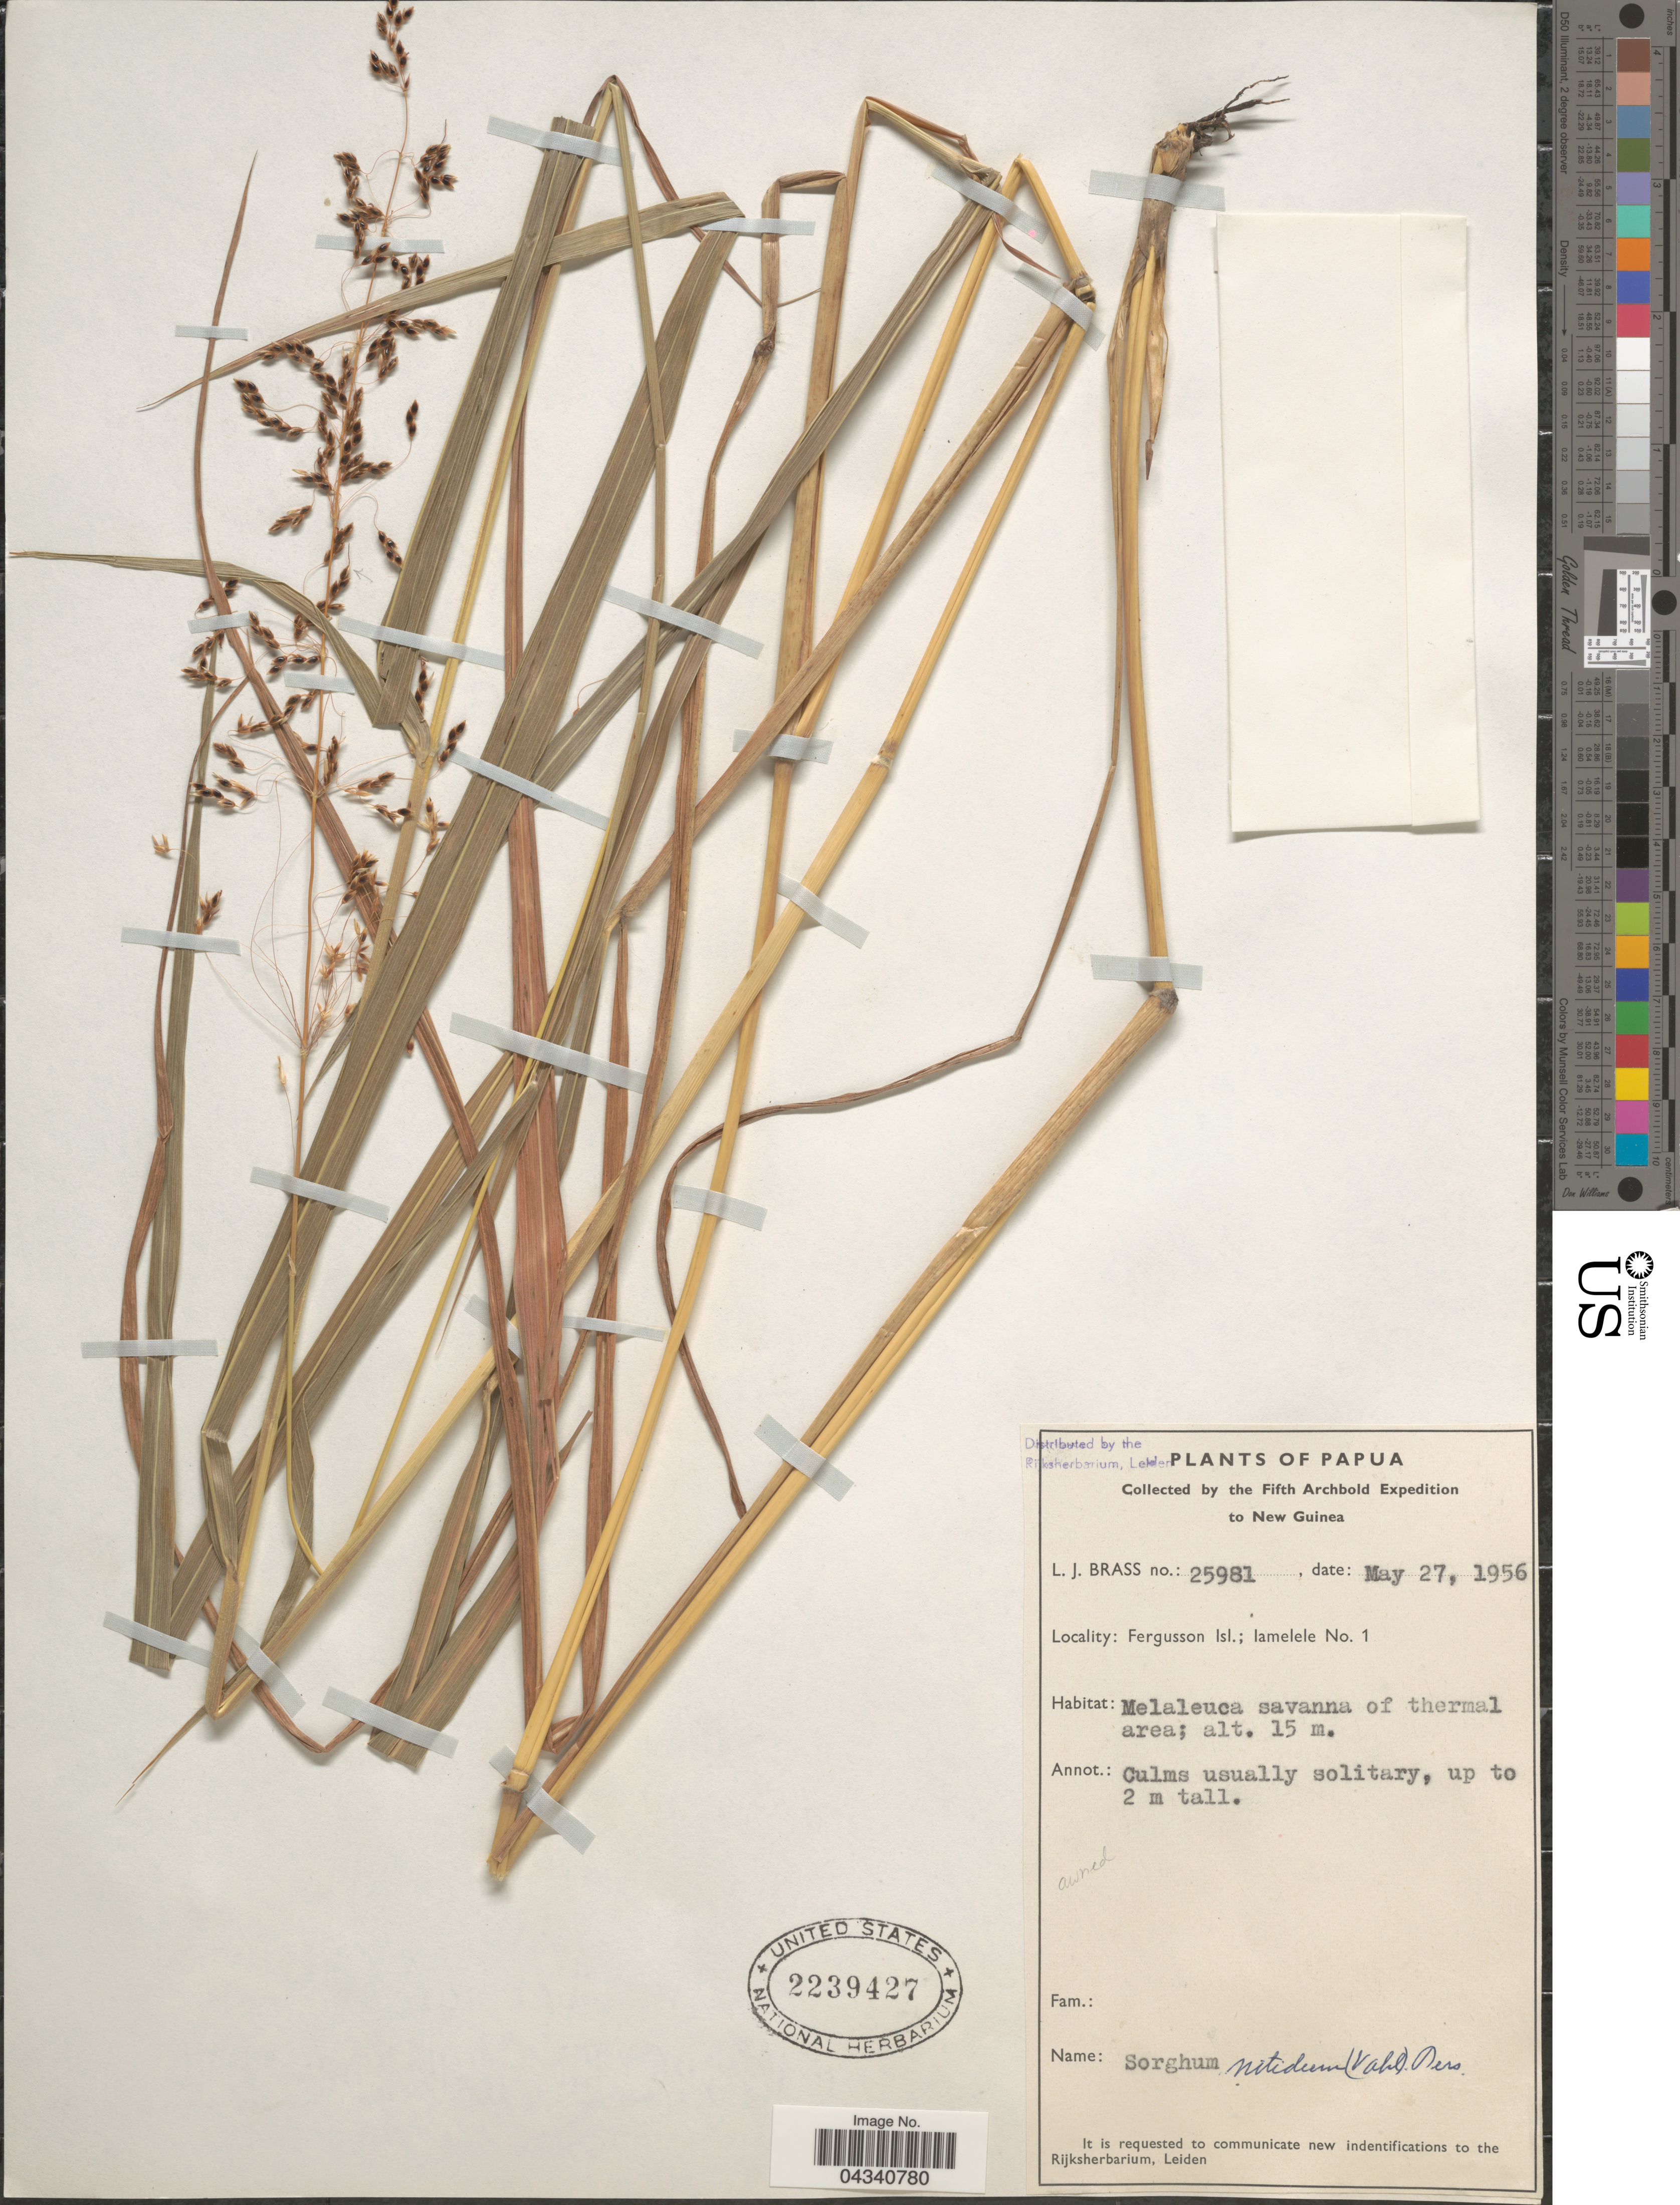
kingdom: Plantae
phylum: Tracheophyta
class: Liliopsida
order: Poales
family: Poaceae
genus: Sorghum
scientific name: Sorghum nitidum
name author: (Vahl) Pers.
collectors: L. J. Brass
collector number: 25981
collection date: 1956-05-27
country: Papua New Guinea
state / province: Milne Bay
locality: Fifith Archbold Expedition to New Guinea. Fergusson Isl.; Iamelele No. 1.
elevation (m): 15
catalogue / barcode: US 2239427